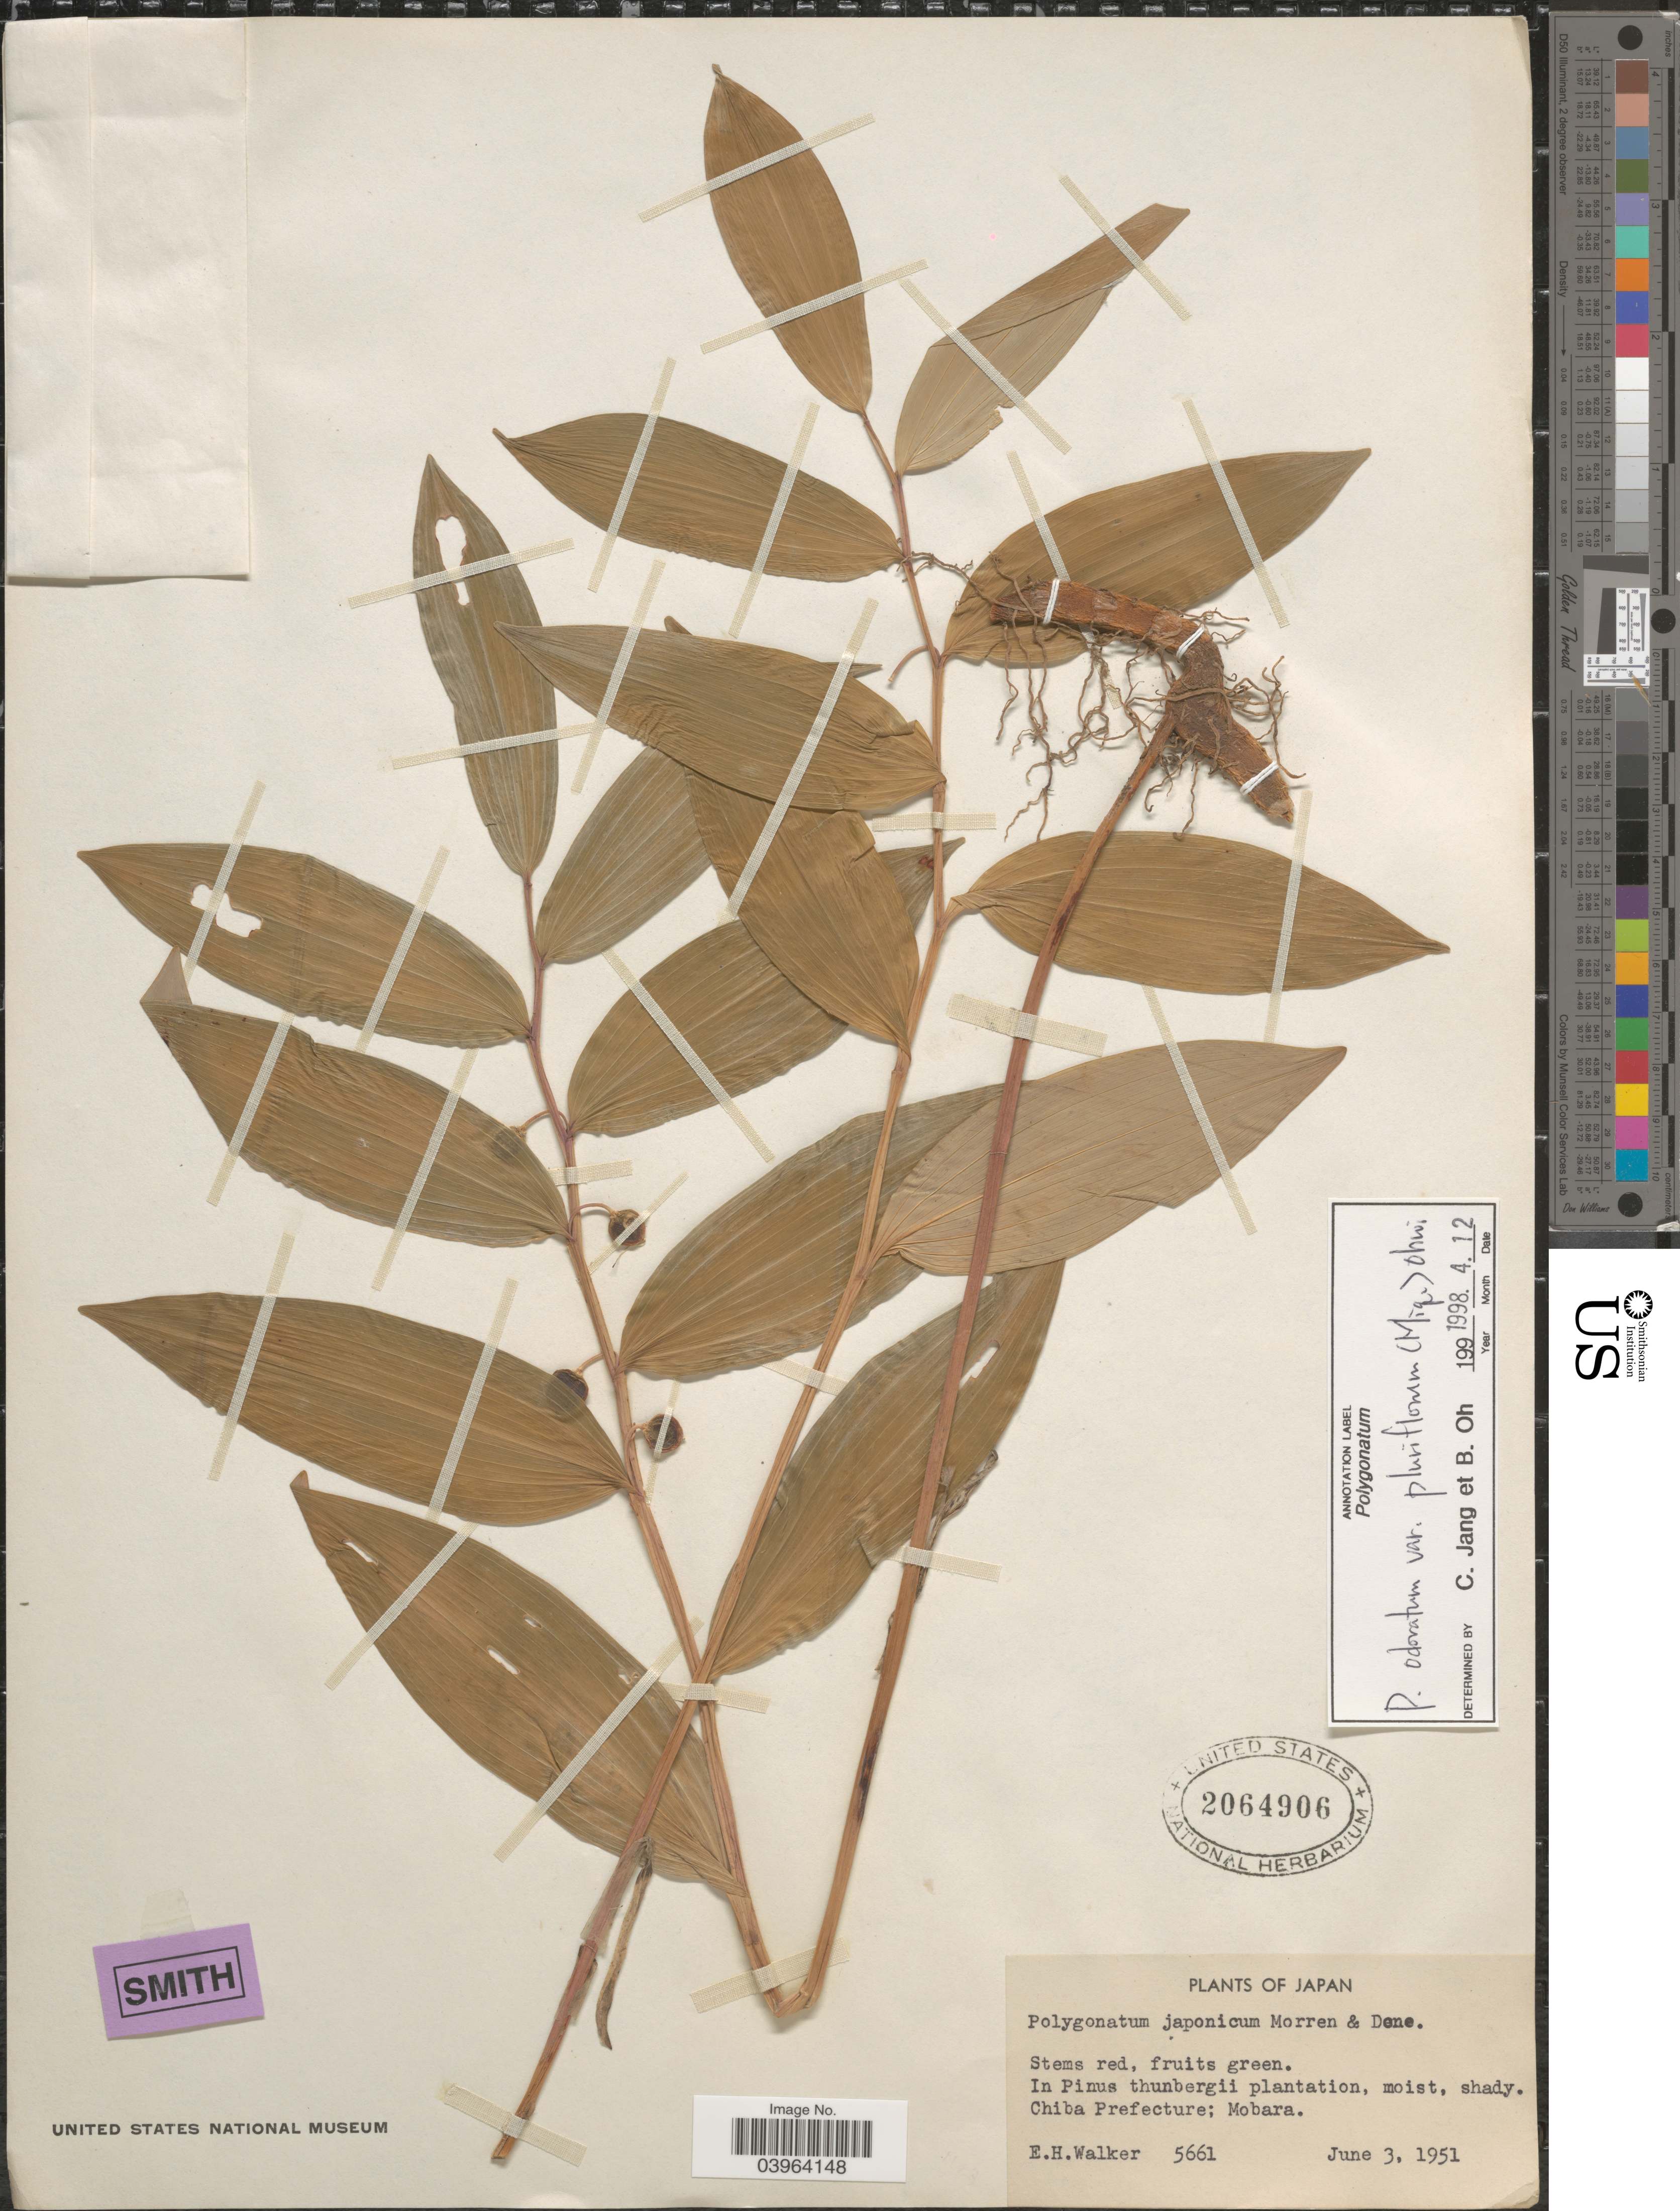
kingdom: Plantae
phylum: Tracheophyta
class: Liliopsida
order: Asparagales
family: Asparagaceae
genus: Polygonatum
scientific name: Polygonatum odoratum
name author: (Mill.) Druce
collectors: E. H. Walker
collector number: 5661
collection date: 1951-06-03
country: Japan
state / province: Tiba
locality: Chiba Prefecture; Mobara.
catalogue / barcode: US 2064906